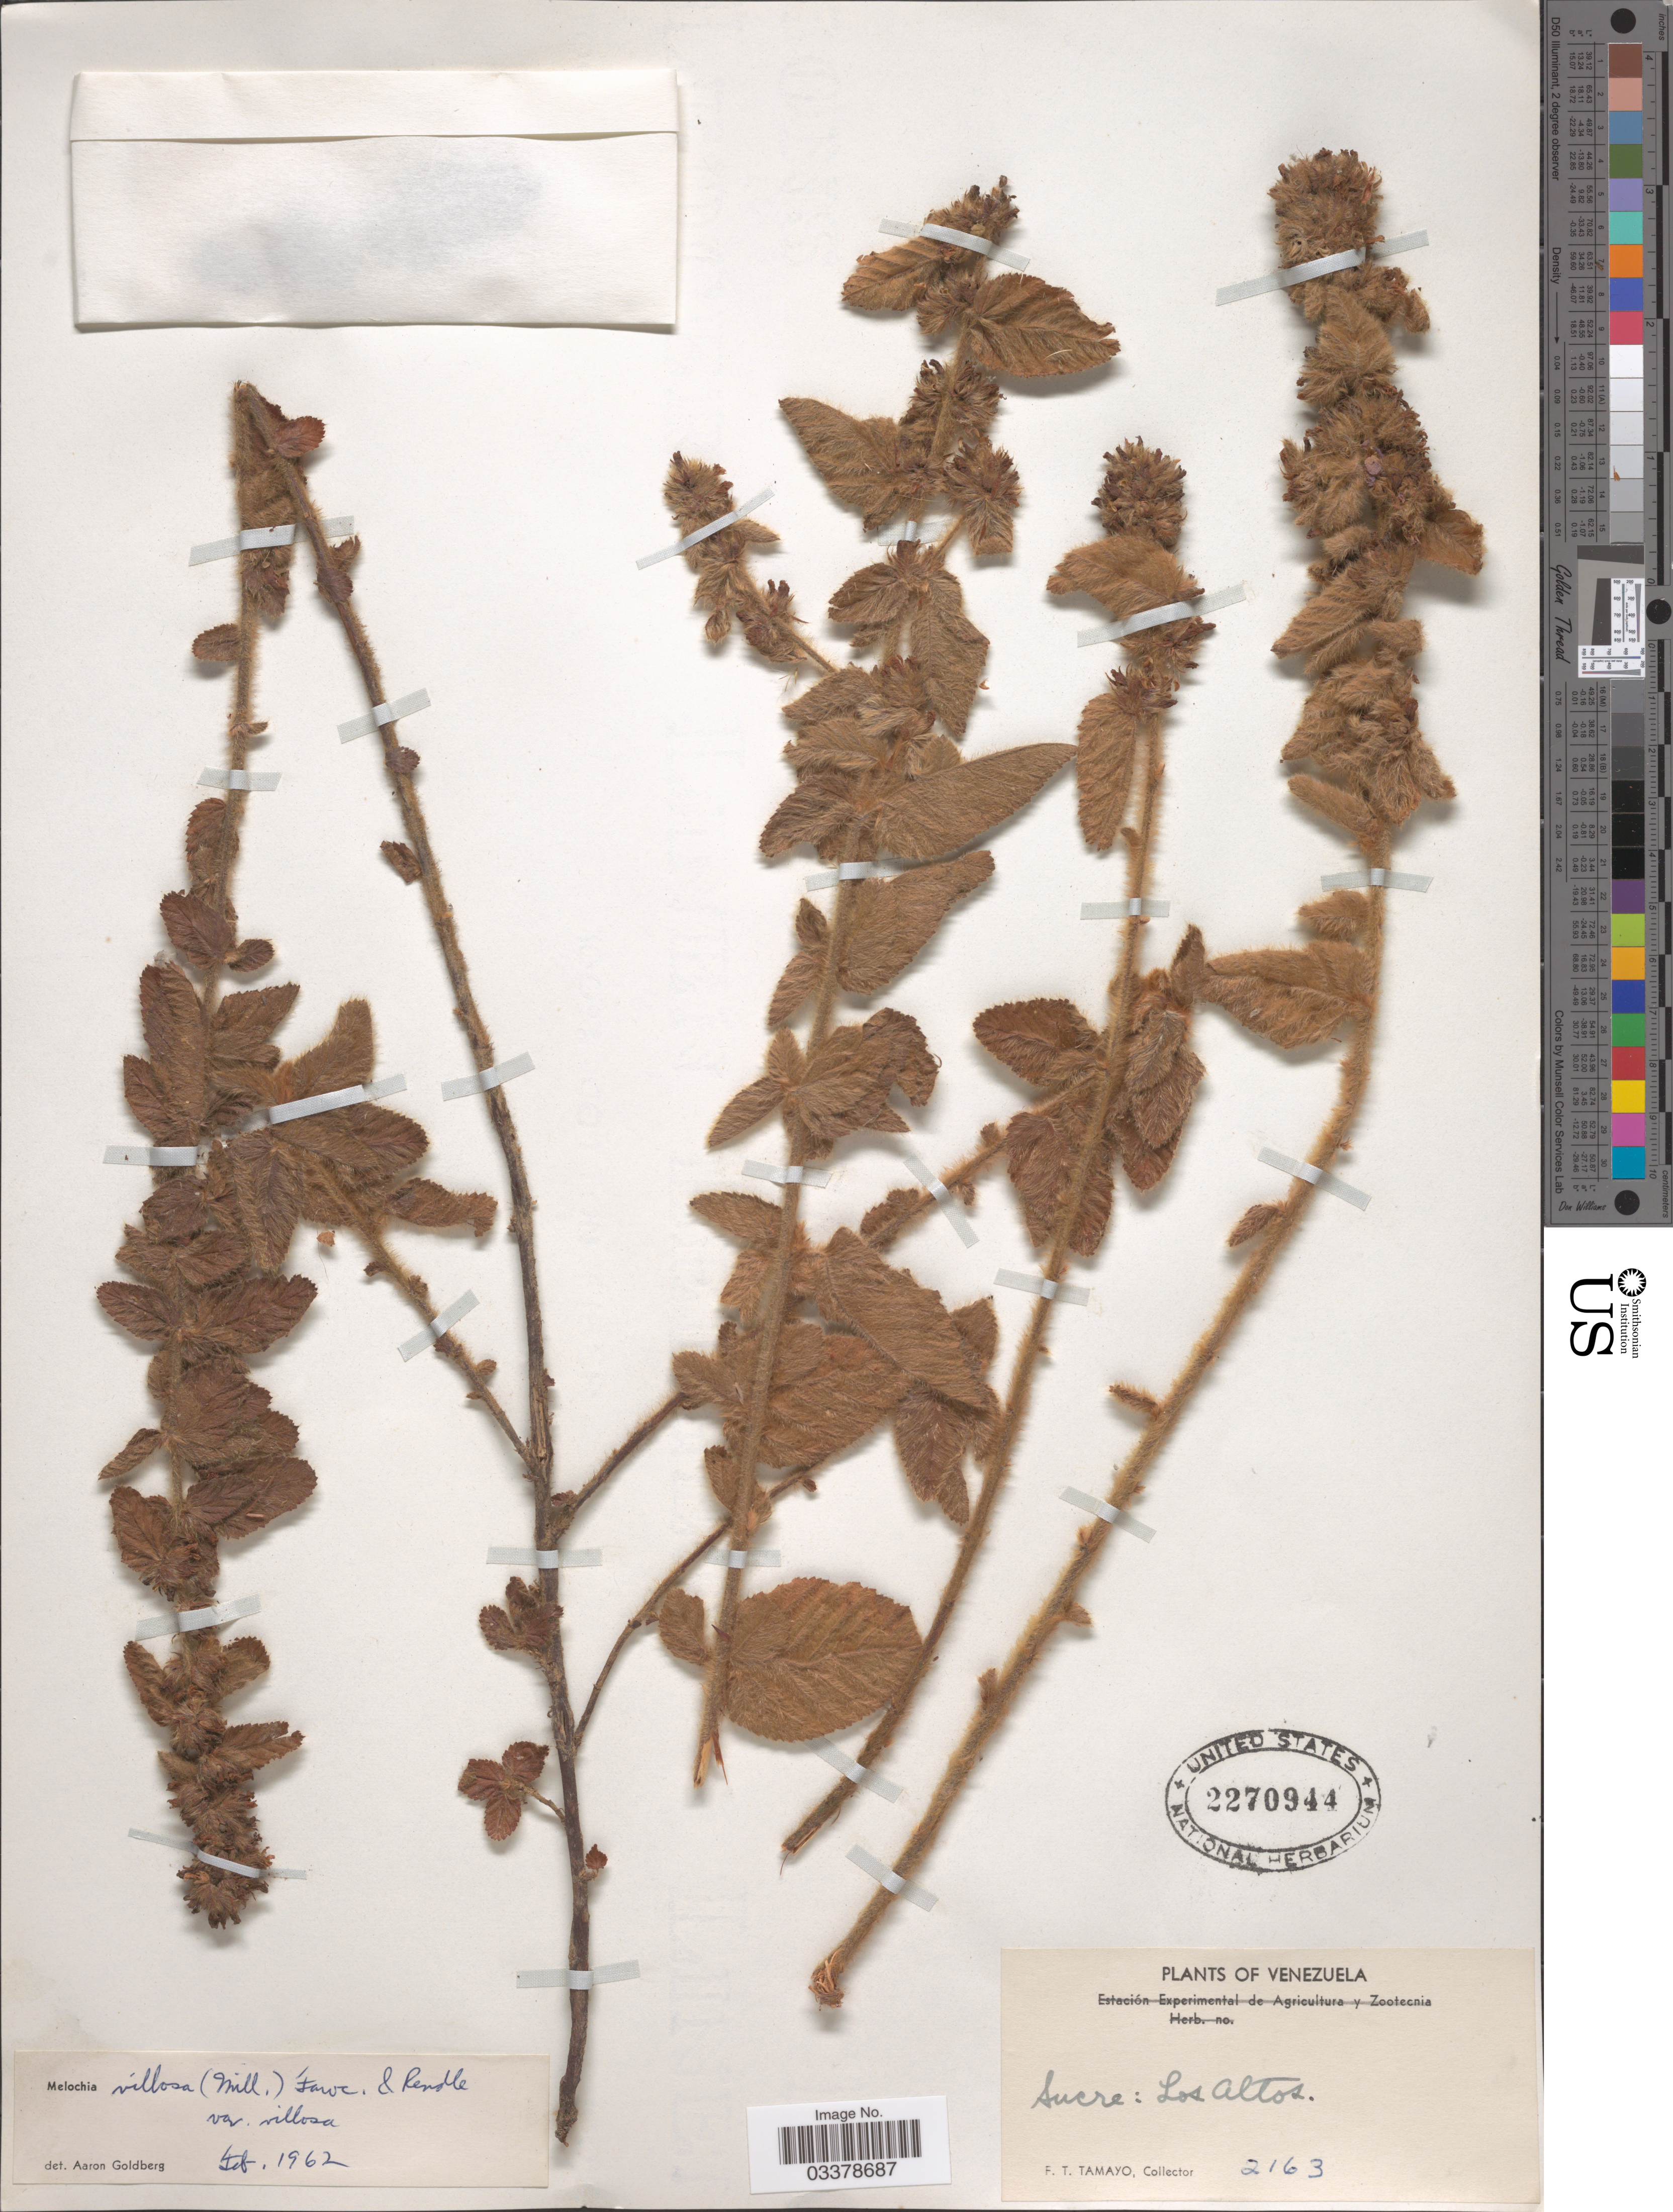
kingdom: Plantae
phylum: Tracheophyta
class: Magnoliopsida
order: Malvales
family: Malvaceae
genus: Melochia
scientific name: Melochia spicata var. spicata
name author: (L.) Fryxell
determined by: Dorr, L. J., (BOT), Smithsonian Institution - National Museum of Natural History (UNITED STATES)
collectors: F. Tamayo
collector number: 2163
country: Venezuela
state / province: Sucre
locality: Los Altos.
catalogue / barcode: US 2270944